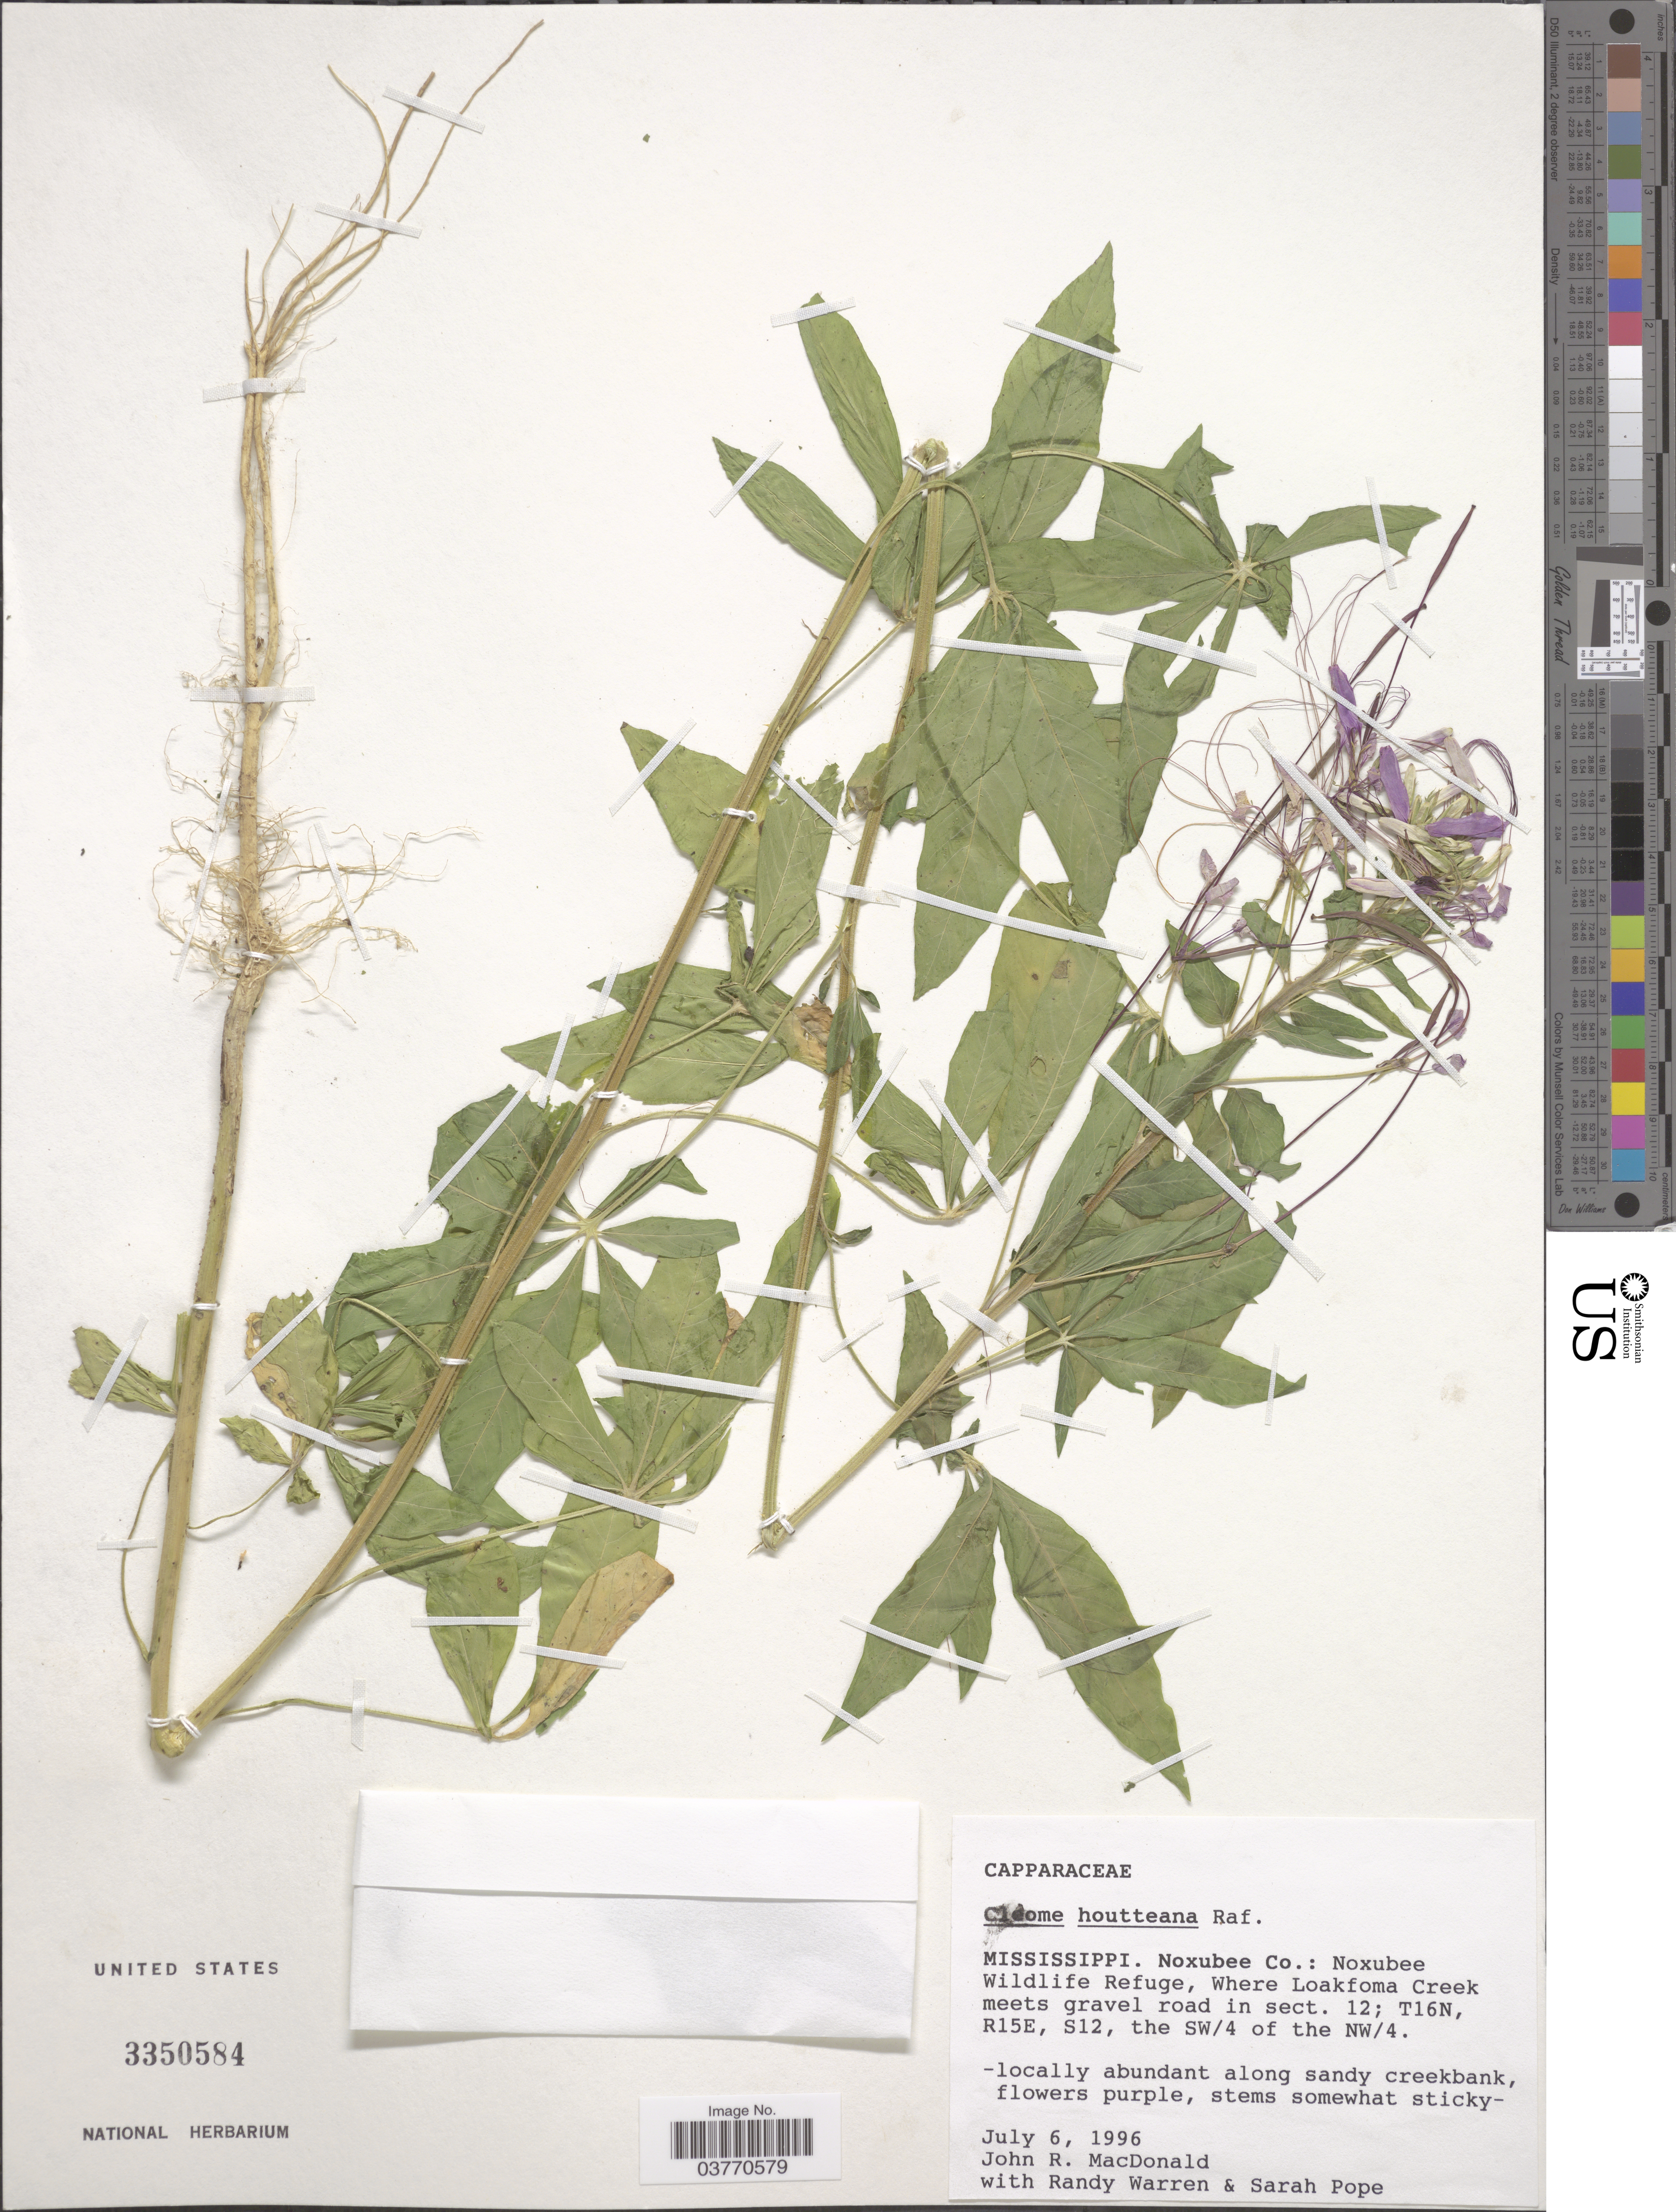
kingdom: Plantae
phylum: Tracheophyta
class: Magnoliopsida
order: Brassicales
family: Cleomaceae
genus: Tarenaya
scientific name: Tarenaya houtteana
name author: (Schltdl.) Soares Neto & Roalson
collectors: J. MacDonald, R. Warren & S. Pope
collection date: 1996-07-06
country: United States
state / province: Mississippi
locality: Noxubee Co.: Noxubee Wildlife Refuge, Where Loakfoma Creek meets gravel road in sect. 12; T16N, R15E, S12, the SW/4 of the NW/4.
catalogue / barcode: US 3350584